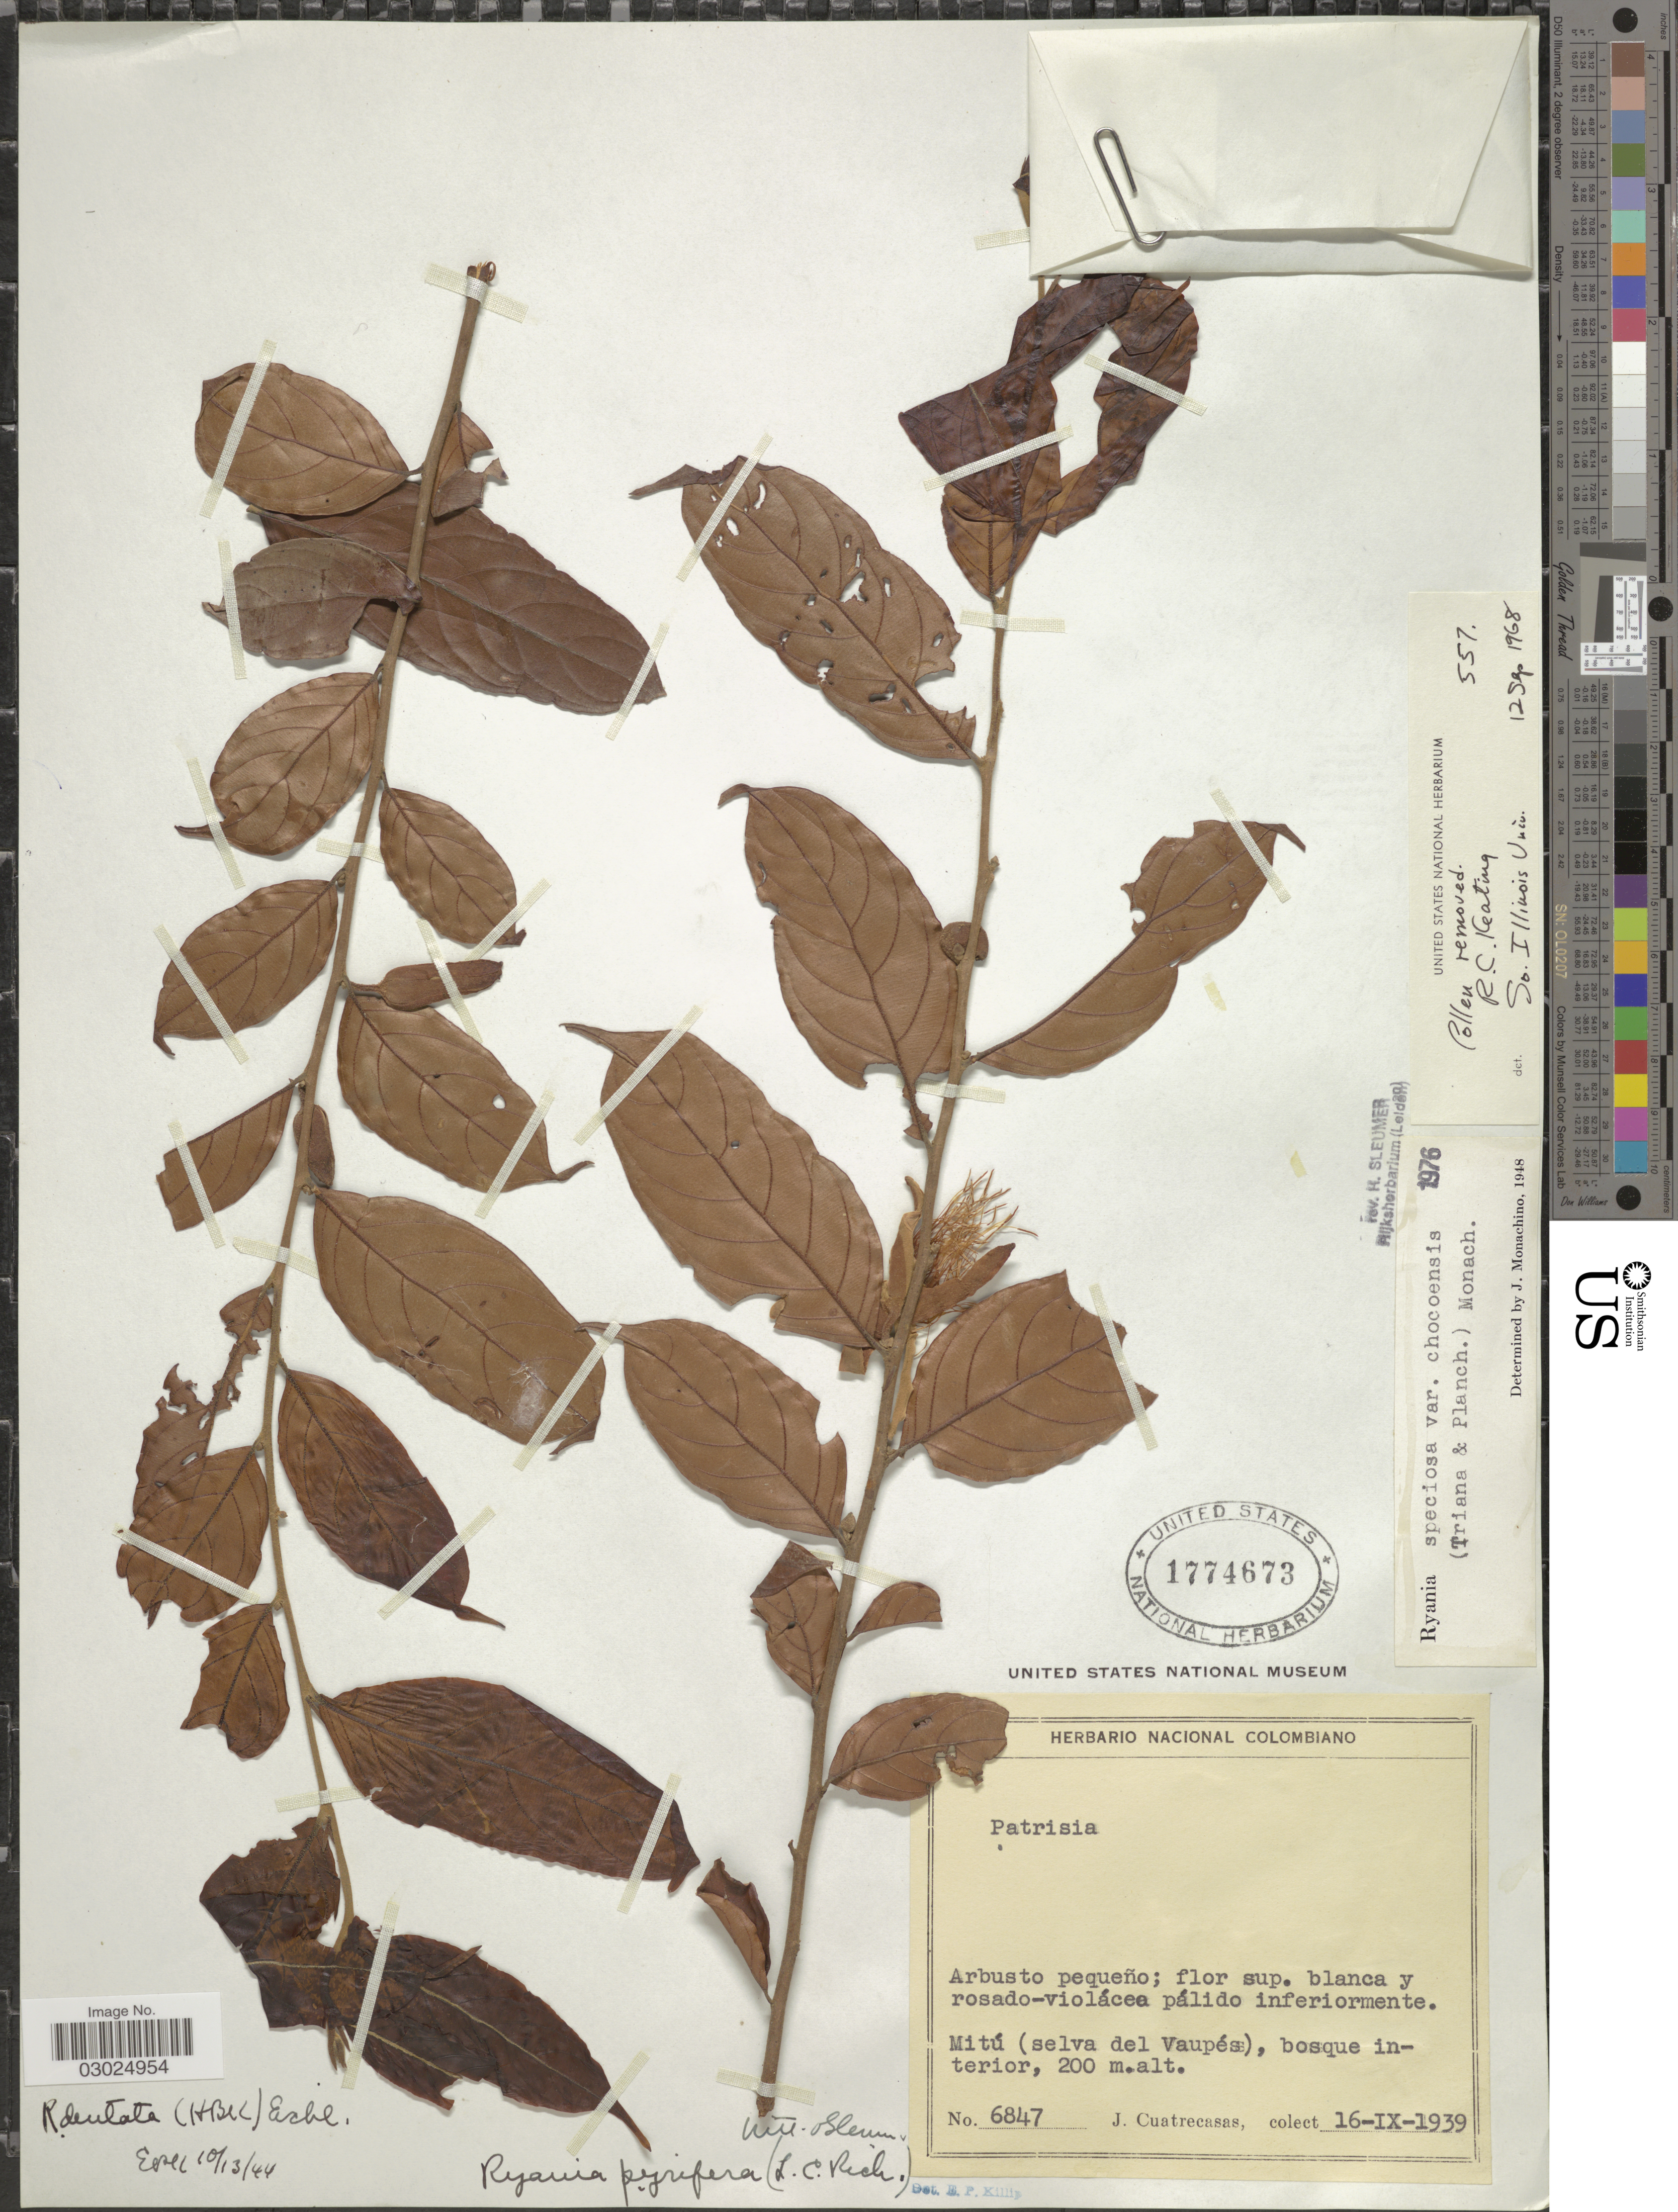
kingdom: Plantae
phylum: Tracheophyta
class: Magnoliopsida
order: Malpighiales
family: Salicaceae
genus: Ryania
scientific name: Ryania speciosa var. bicolor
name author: (DC.) Monach.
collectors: J. Cuatrecasas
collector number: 6847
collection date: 1939-09-16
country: Colombia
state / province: Vaupés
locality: Mitú (selva del Vaupés), bosque interior.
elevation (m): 200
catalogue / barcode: US 1774673